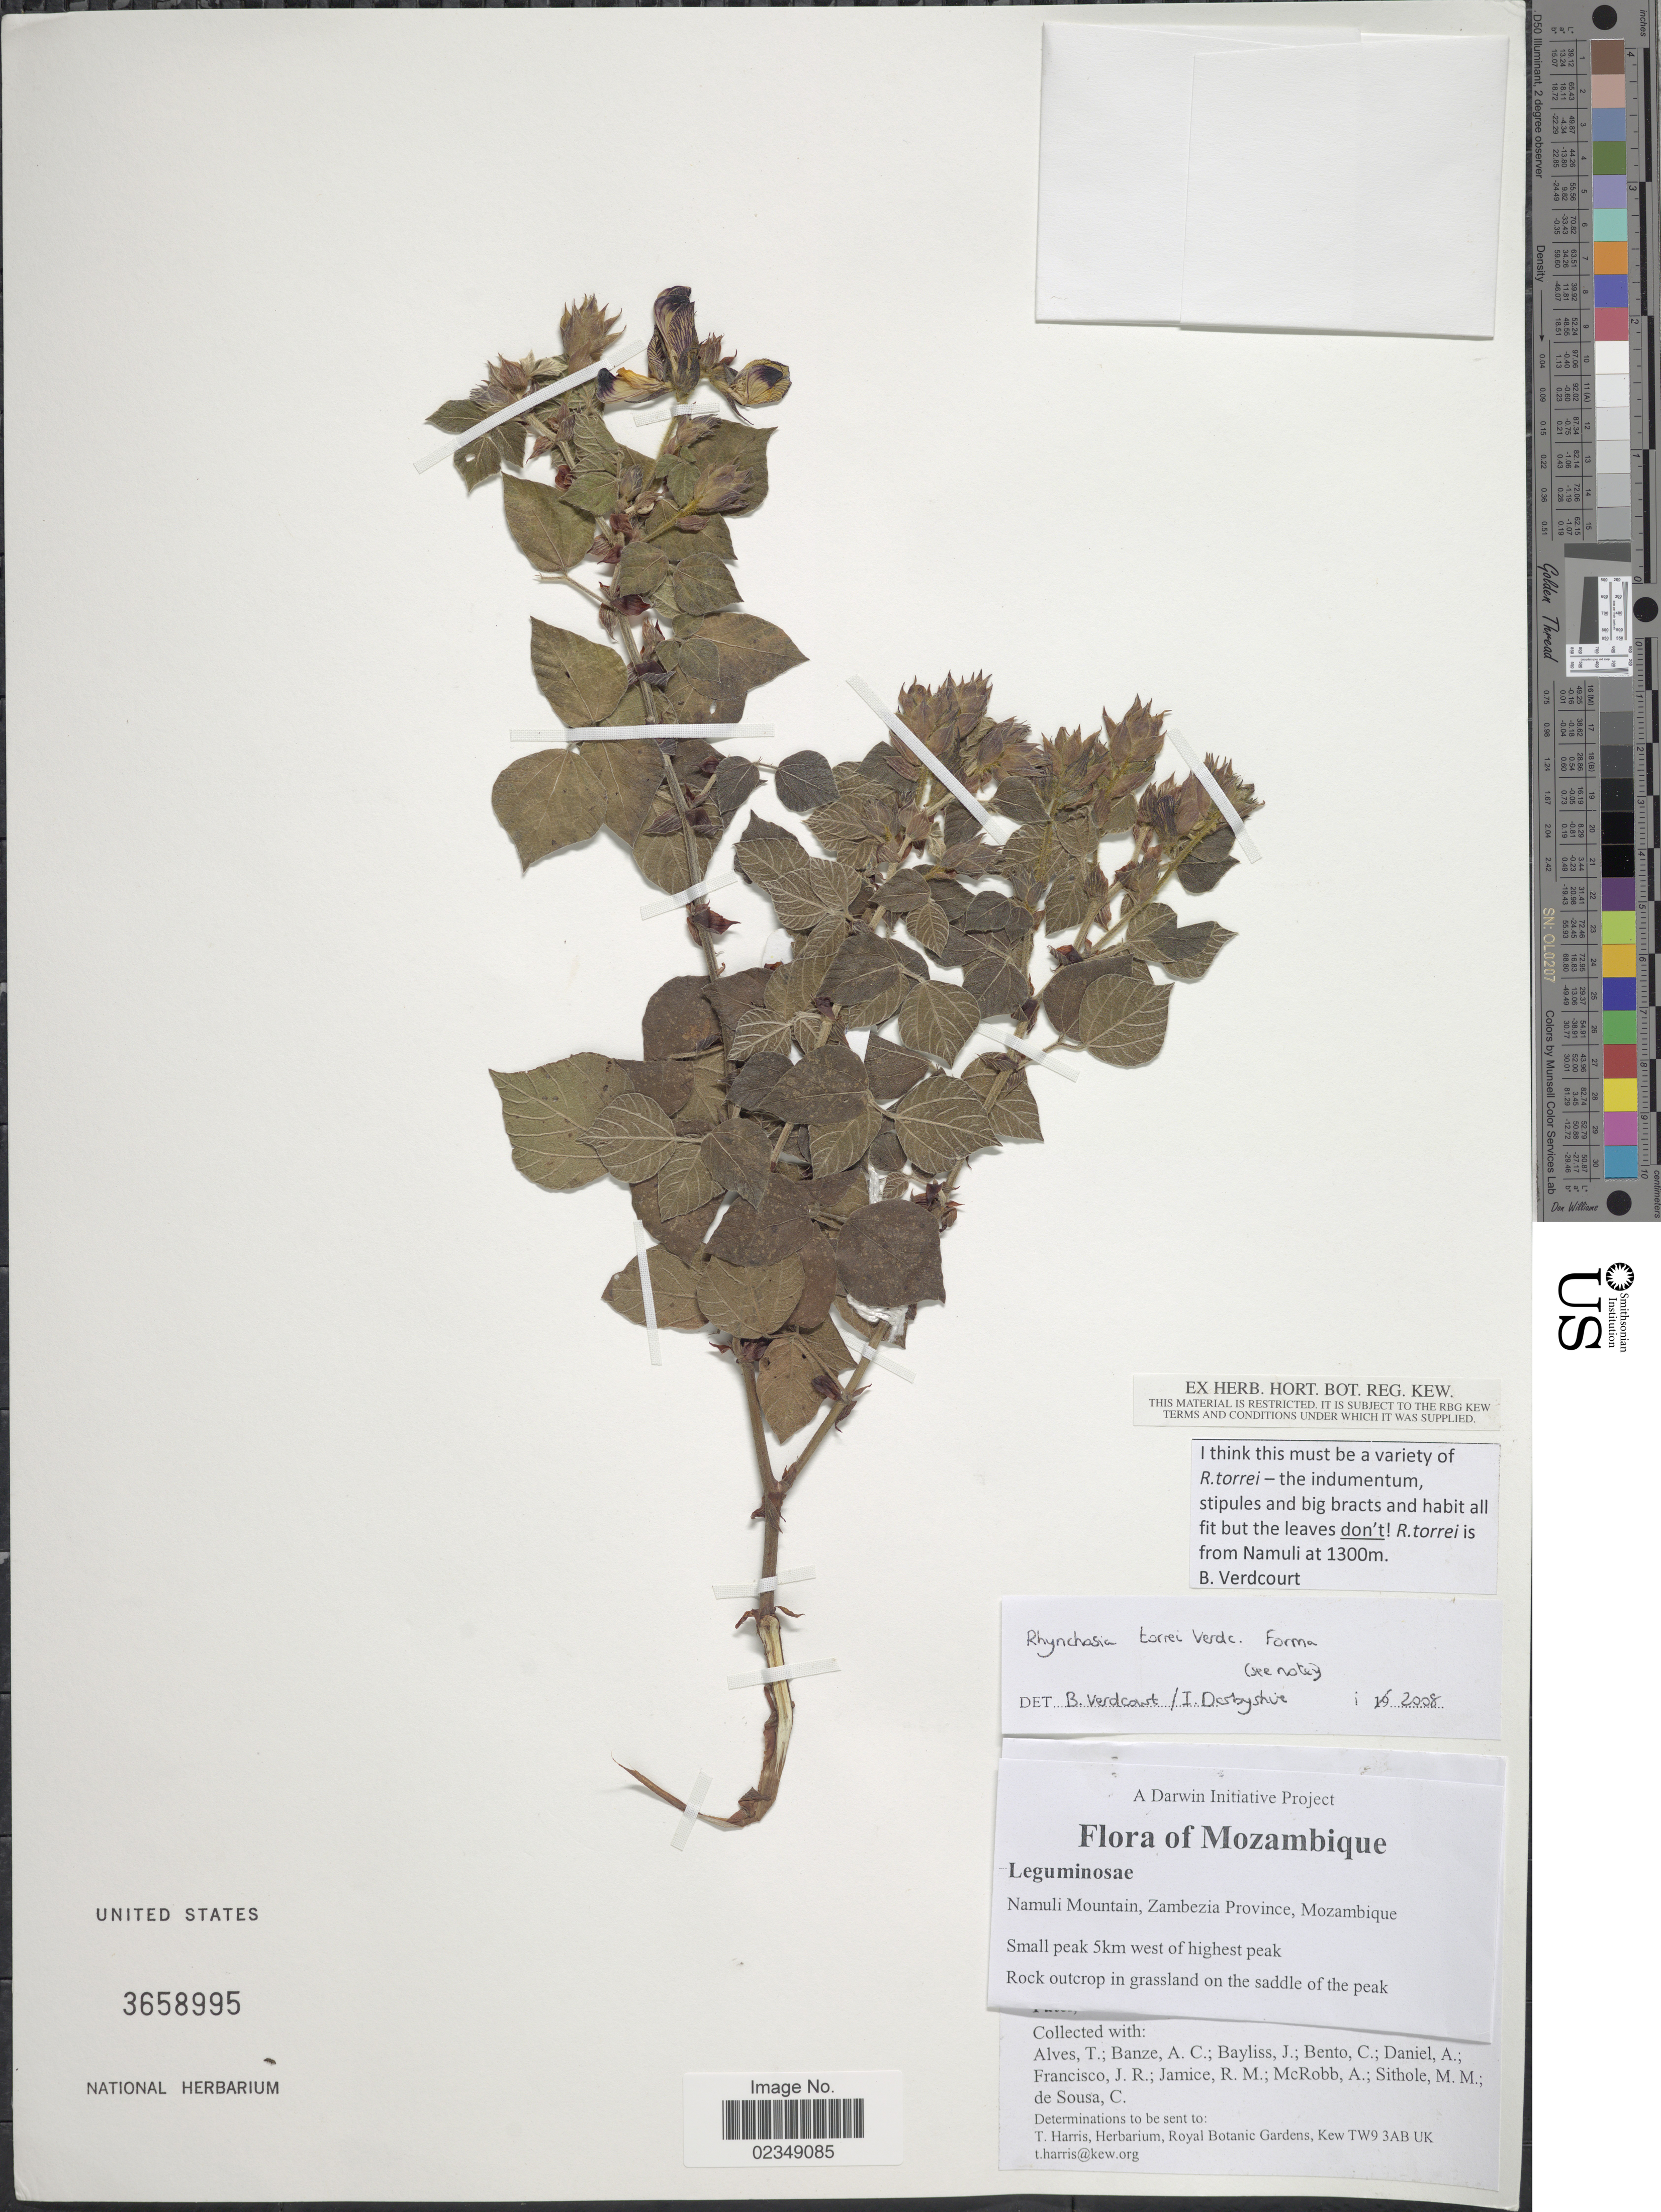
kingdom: Plantae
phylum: Tracheophyta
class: Magnoliopsida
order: Fabales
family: Fabaceae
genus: Rhynchosia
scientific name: Rhynchosia torreyi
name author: Vail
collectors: T. Alves, A. Banze, J. Bayliss, C. Bento & et al.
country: Mozambique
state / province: Zambézia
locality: Namuli Mountain, 5 km west of highest peak, in grassland on the saddle of the peak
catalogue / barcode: US 3658995